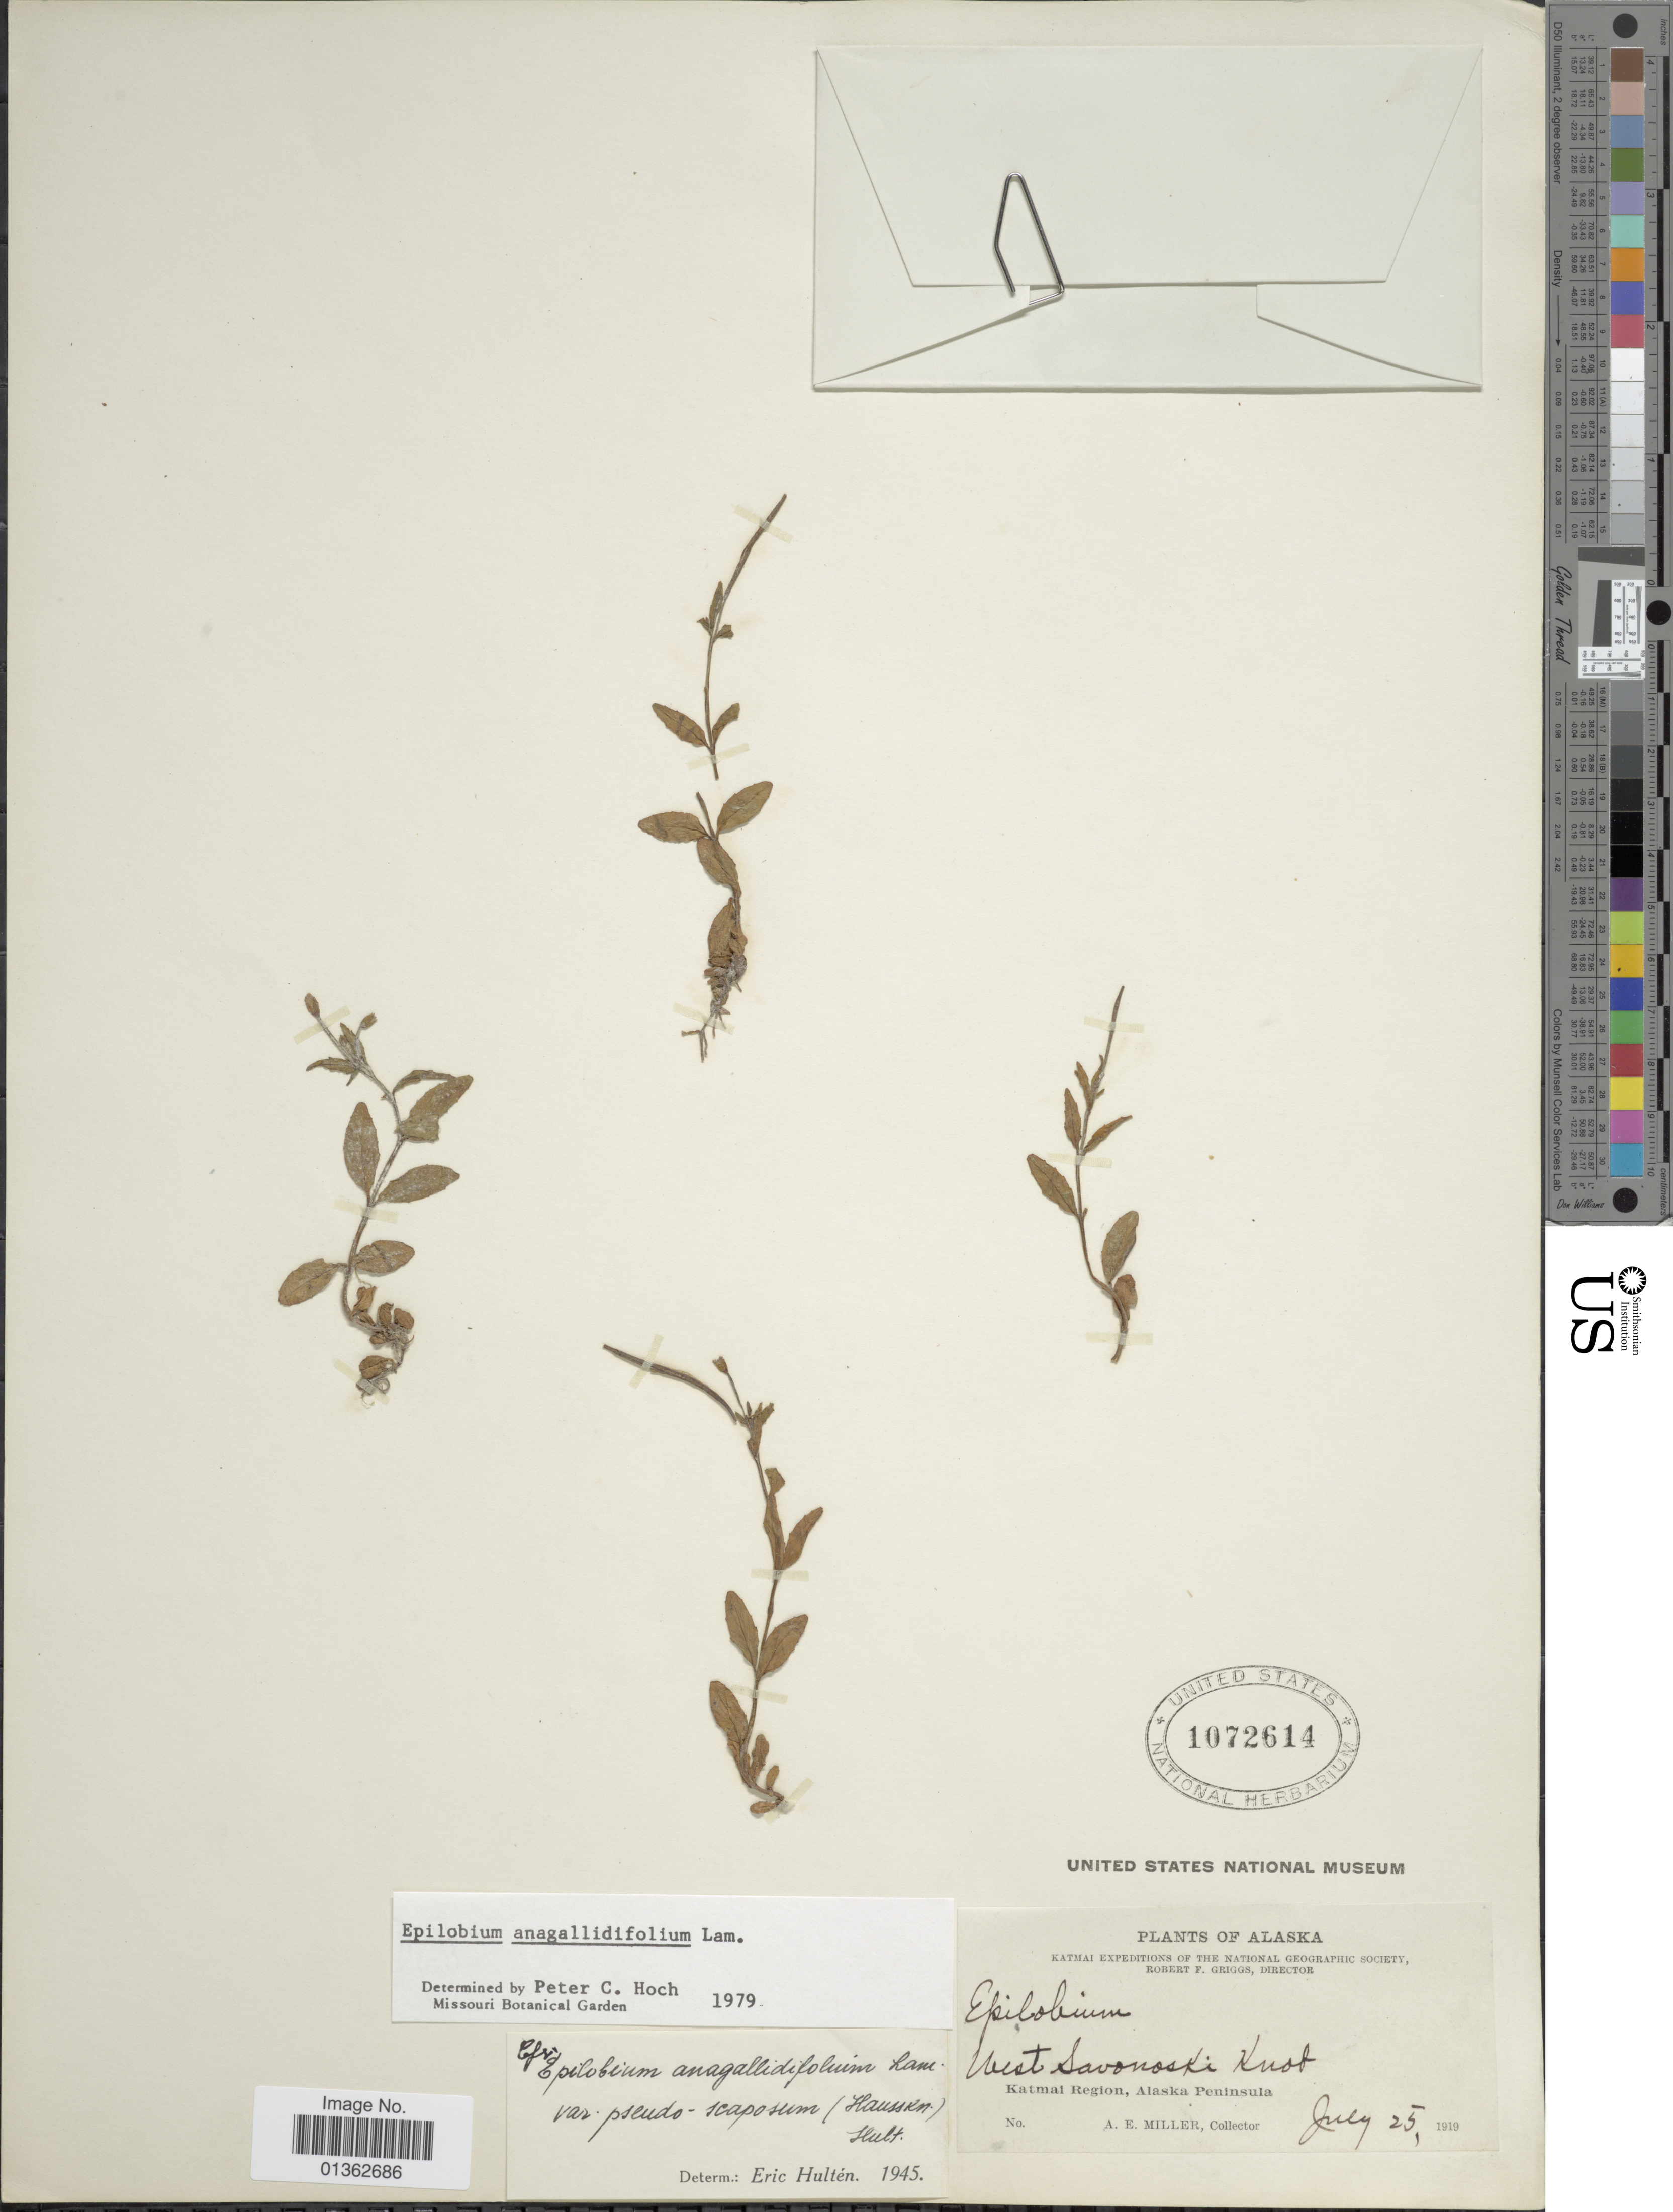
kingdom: Plantae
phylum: Tracheophyta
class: Magnoliopsida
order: Myrtales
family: Onagraceae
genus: Epilobium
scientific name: Epilobium anagallidifolium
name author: Lam.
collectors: A. E. Miller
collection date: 1919-07-25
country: United States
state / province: Alaska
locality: West Savonoski Knot. Katmai Region.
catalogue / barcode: US 1072614